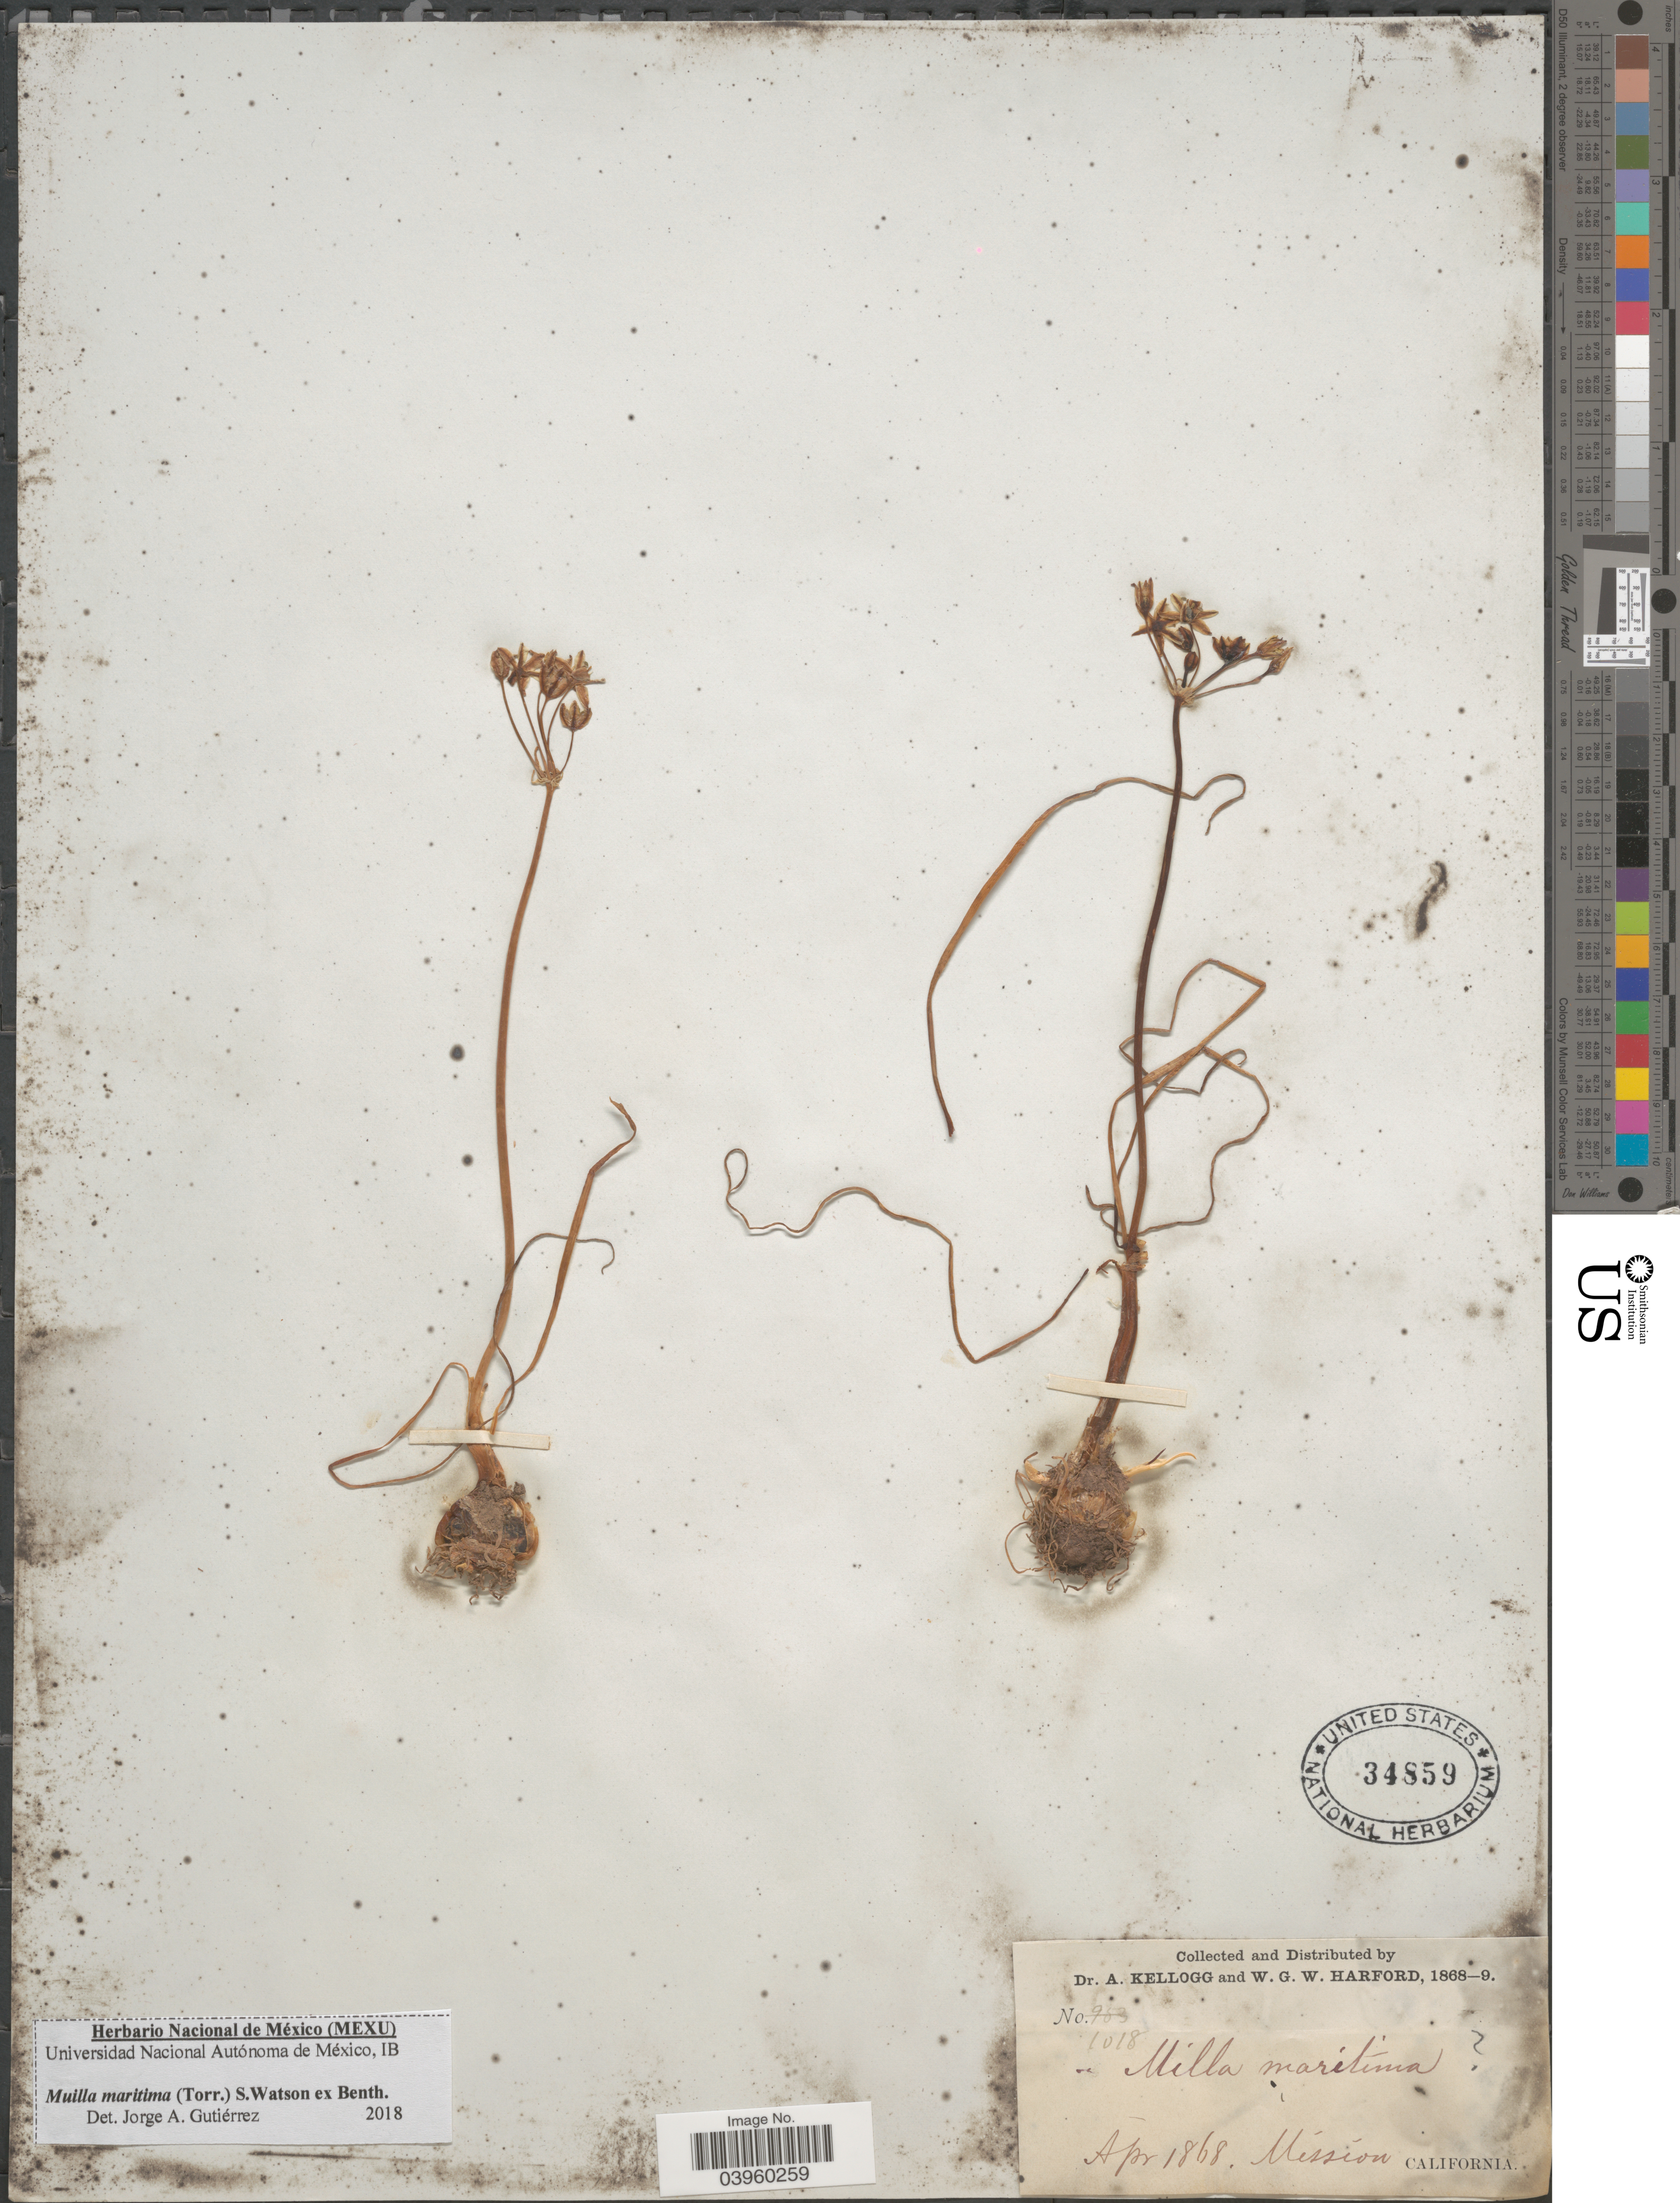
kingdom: Plantae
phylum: Tracheophyta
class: Liliopsida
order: Asparagales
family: Asparagaceae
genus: Muilla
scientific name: Muilla maritima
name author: (Torr.) S. Watson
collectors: A. Kellogg & W. G. W. Harford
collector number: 1018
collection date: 1868-04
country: United States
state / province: California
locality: Mission.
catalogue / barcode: US 34859